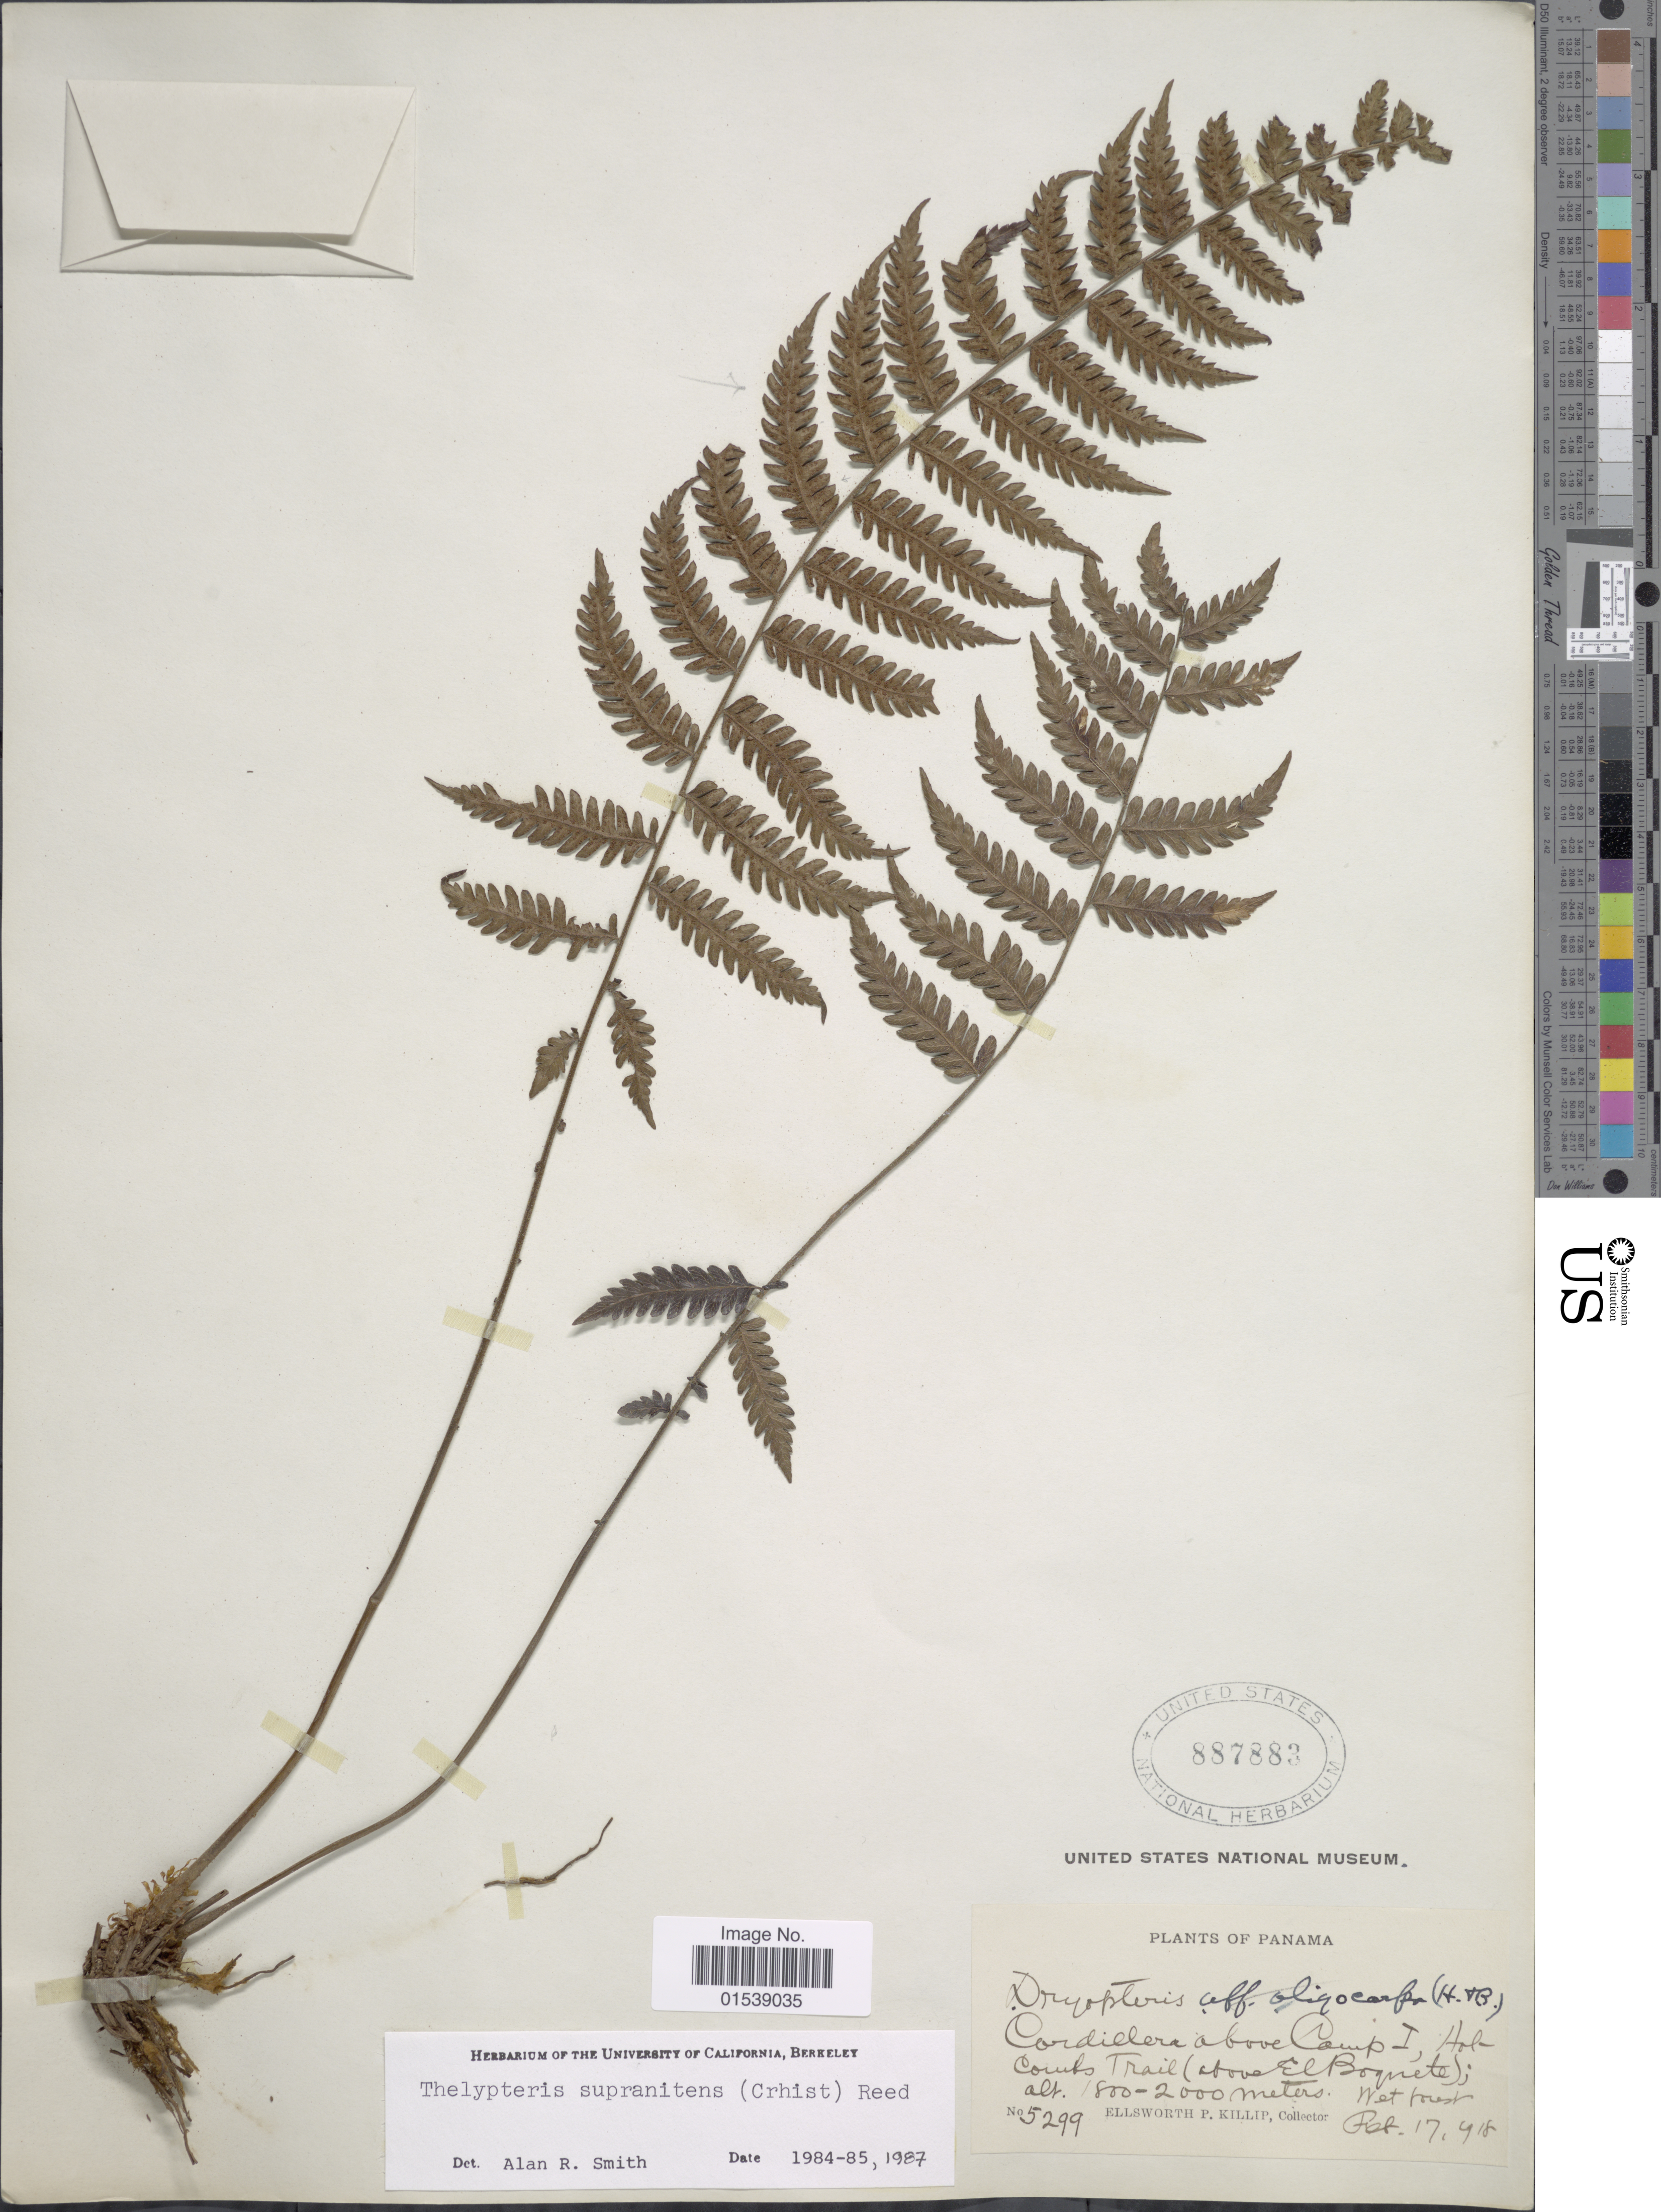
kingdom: Plantae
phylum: Tracheophyta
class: Polypodiopsida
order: Polypodiales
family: Thelypteridaceae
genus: Amauropelta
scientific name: Amauropelta supranitens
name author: (C. Chr.) Á. Löve & D. Löve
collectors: E. P. Killip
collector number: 5299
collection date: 1918-02-17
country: Panama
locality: Cordillera above Camp 1, Holcomb's Trail (above El Boquete)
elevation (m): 1800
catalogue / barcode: US 887883